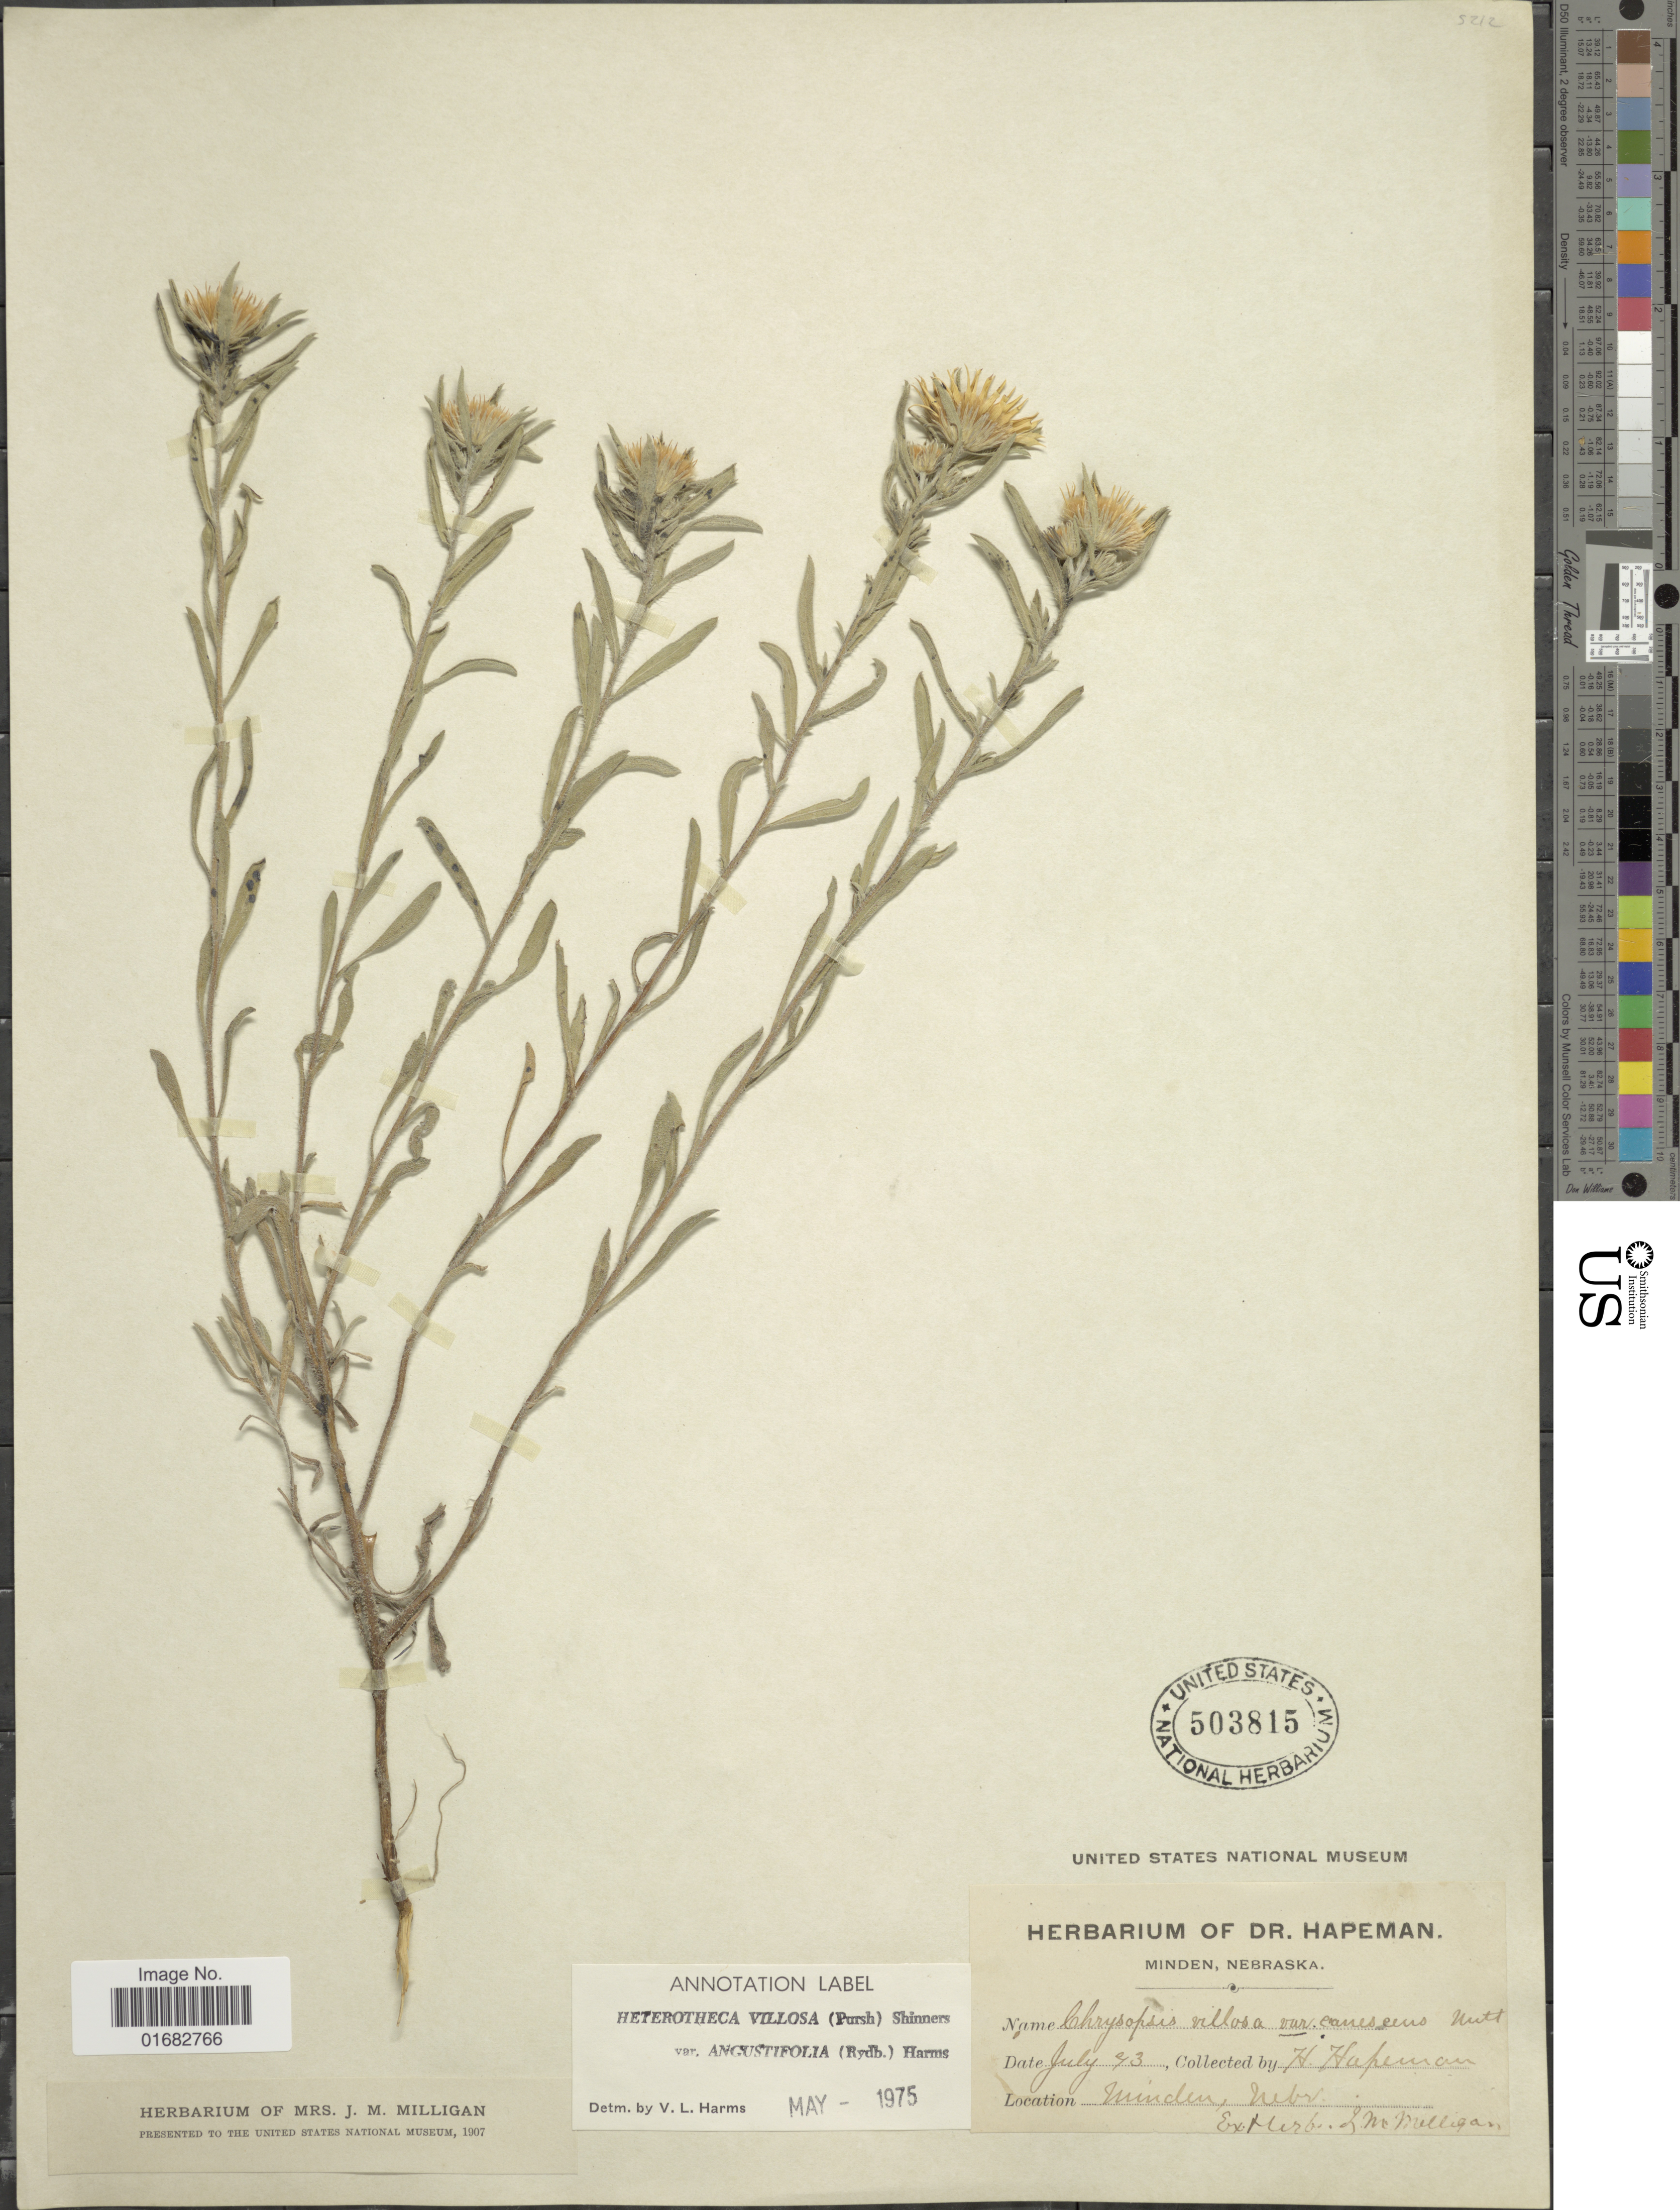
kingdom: Plantae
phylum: Tracheophyta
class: Magnoliopsida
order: Asterales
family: Asteraceae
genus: Heterotheca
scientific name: Heterotheca villosa var. angustifolia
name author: (Rydb.) V.L. Harms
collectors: H. Hapeman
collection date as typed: Transcribed d/m/y: /7/93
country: United States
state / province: Nebraska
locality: Minden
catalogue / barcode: US 503815